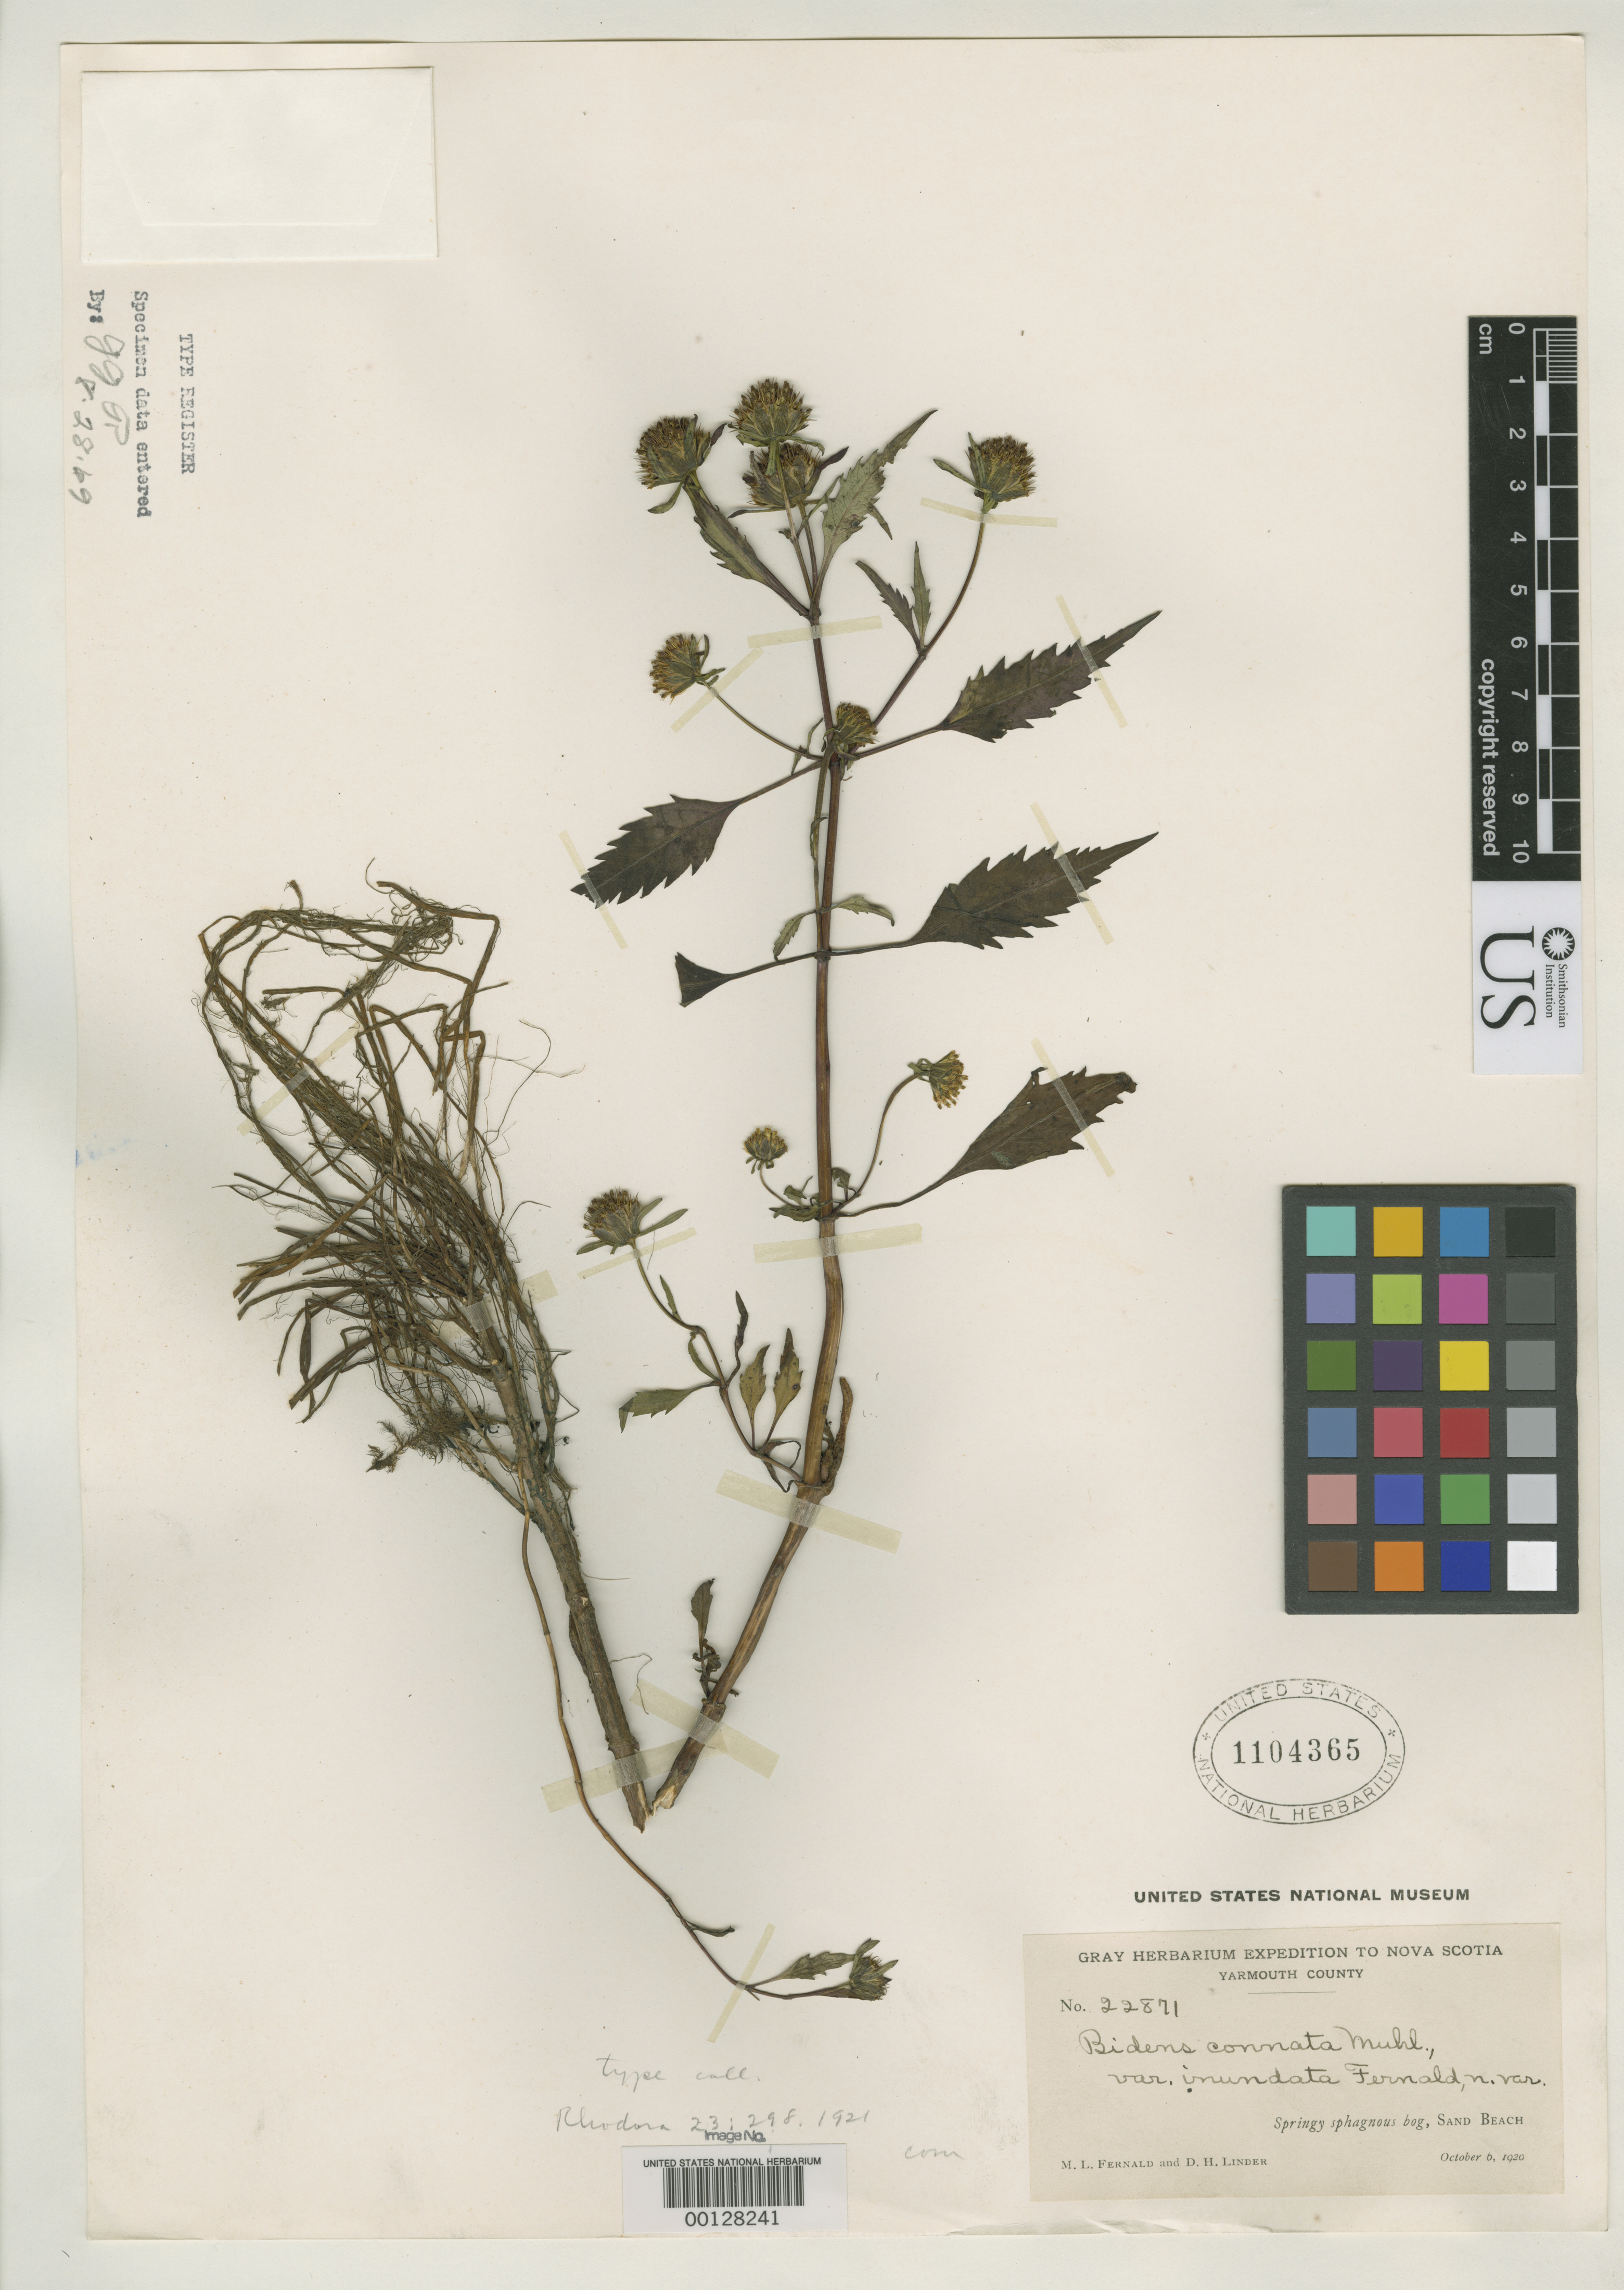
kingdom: Plantae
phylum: Tracheophyta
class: Magnoliopsida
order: Asterales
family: Asteraceae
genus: Bidens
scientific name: Bidens connata var. inundata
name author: Fernald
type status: Isotype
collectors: M. L. Fernald & D. Linder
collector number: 22871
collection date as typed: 06 Oct 1920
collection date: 1920-10-06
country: Canada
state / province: Nova Scotia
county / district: Yarmouth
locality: Sand Beach.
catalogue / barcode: US 1104365